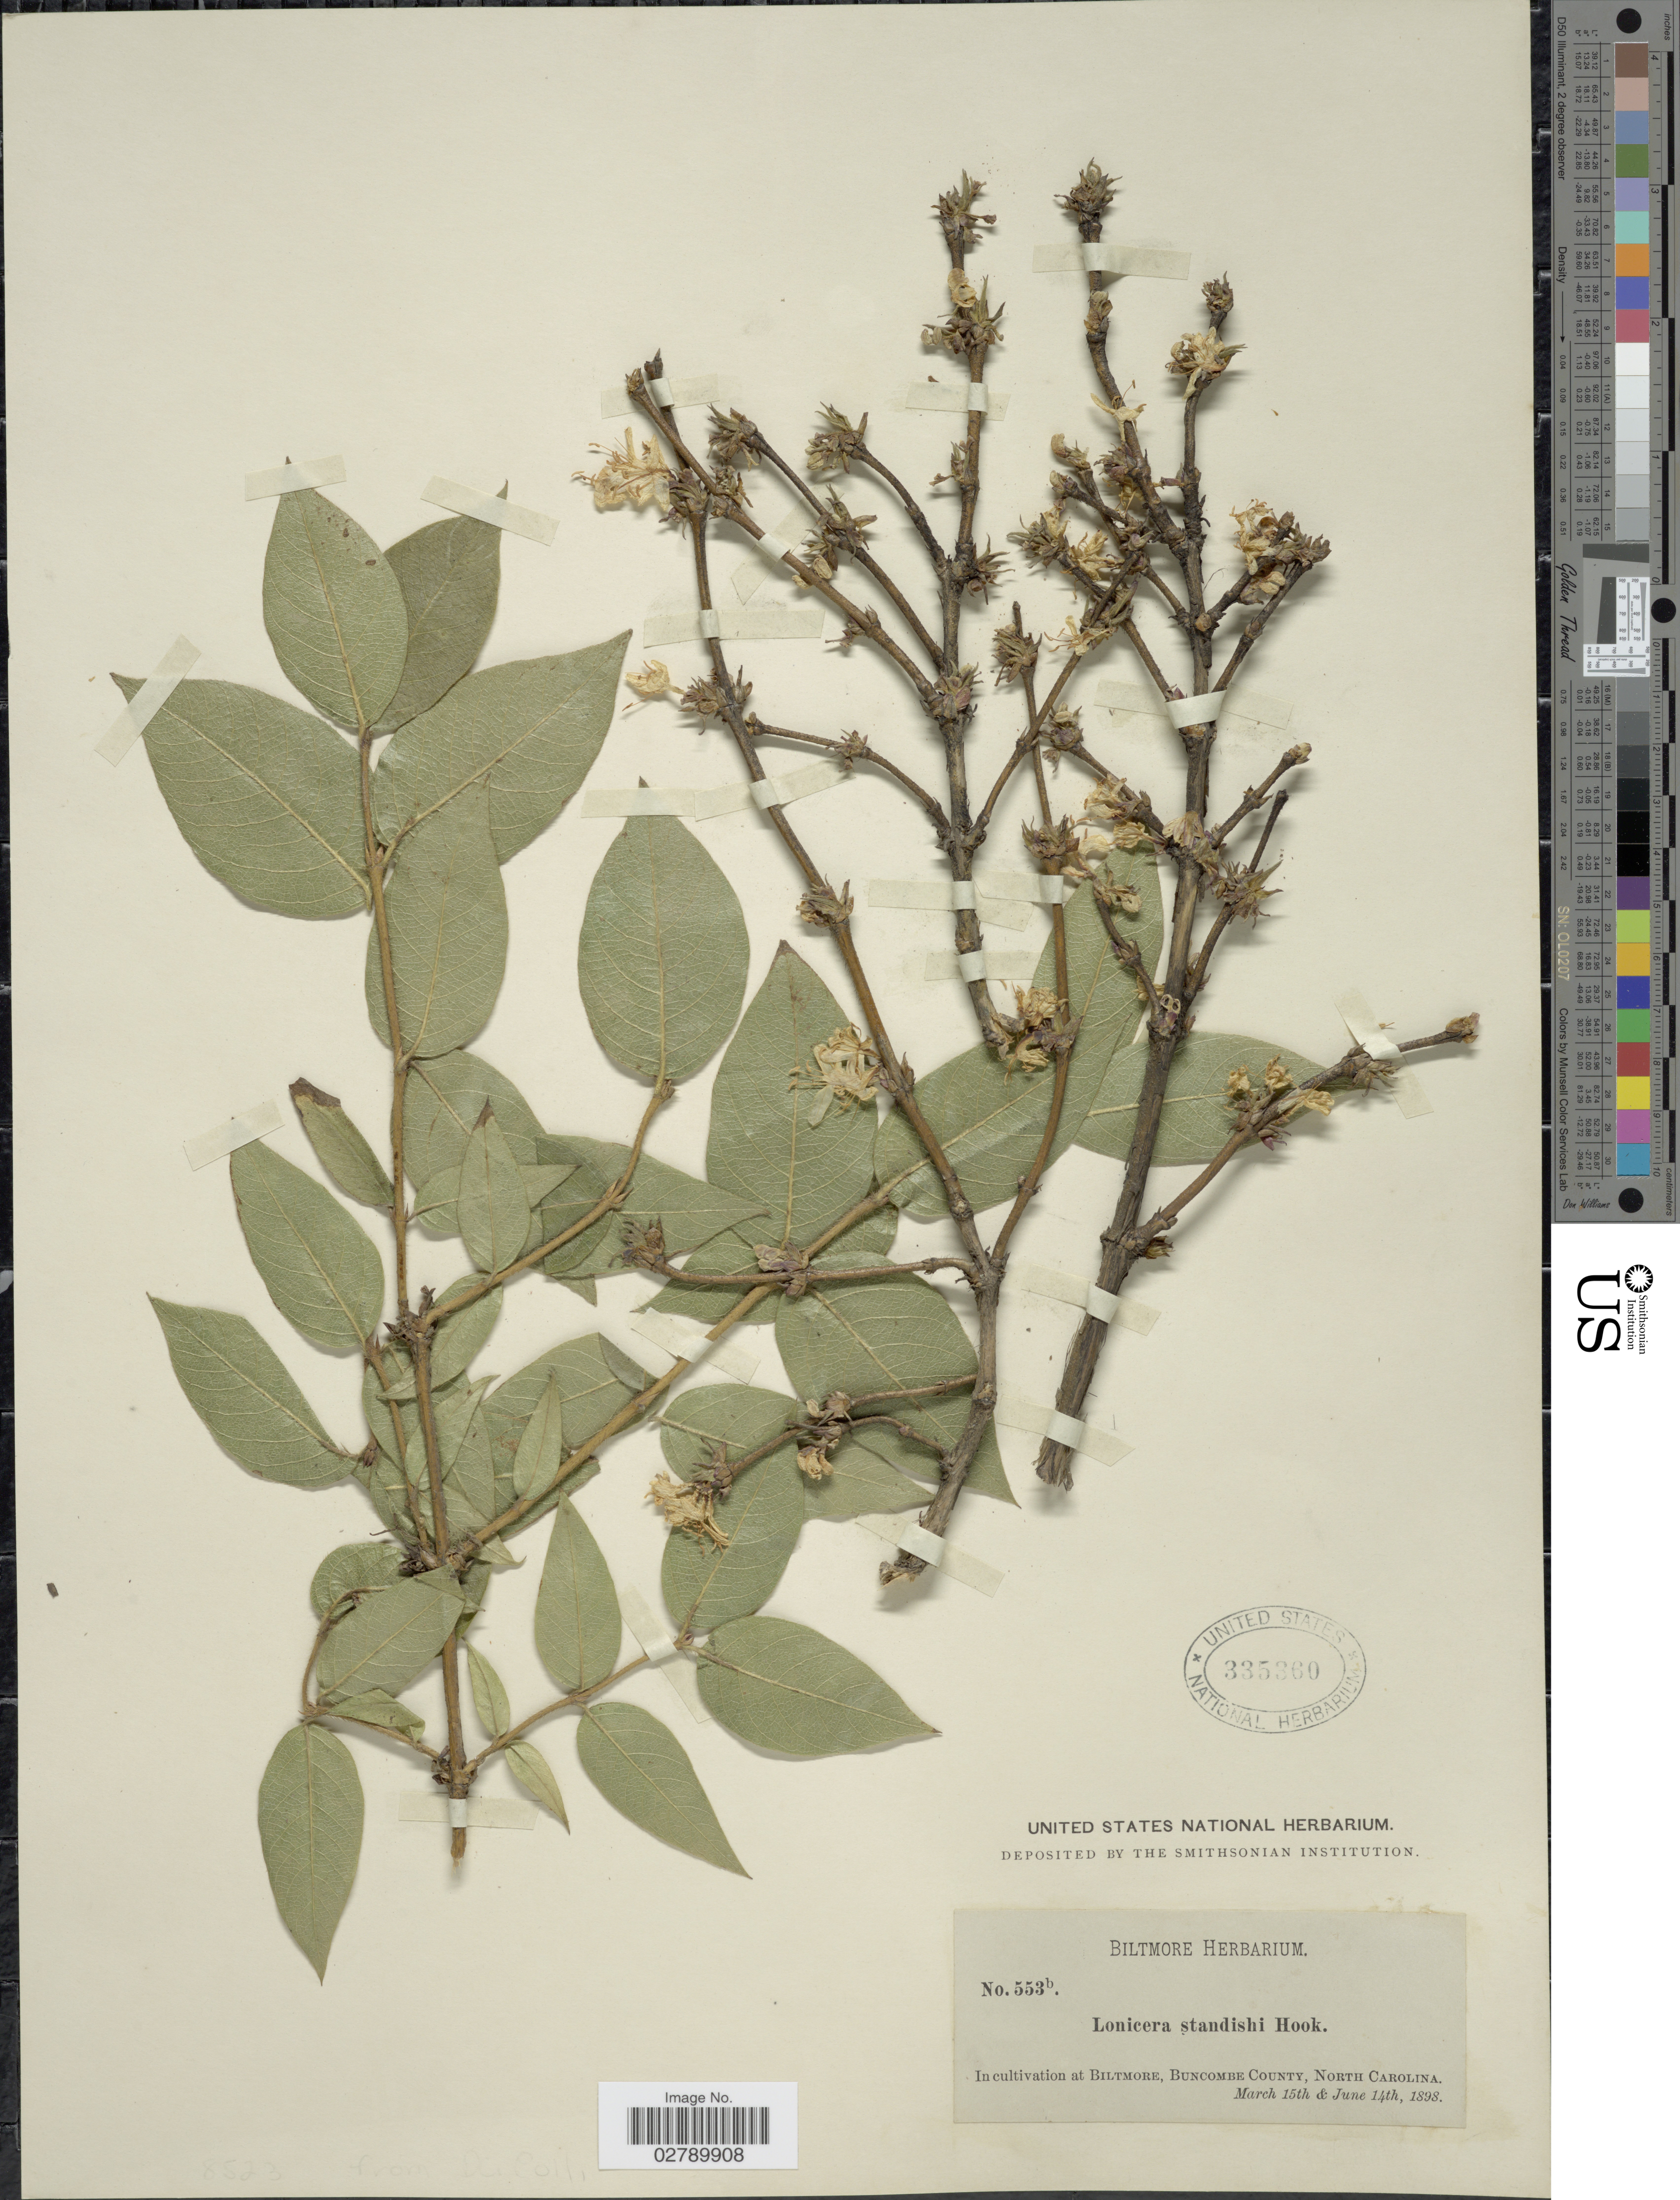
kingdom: Plantae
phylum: Tracheophyta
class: Magnoliopsida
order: Dipsacales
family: Caprifoliaceae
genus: Lonicera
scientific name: Lonicera sororia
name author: Piper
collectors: ex herb. Biltmore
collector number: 553b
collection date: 1898-03-15/1898-06-14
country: United States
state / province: North Carolina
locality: Biltmore, Buncombe County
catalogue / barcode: US 335360